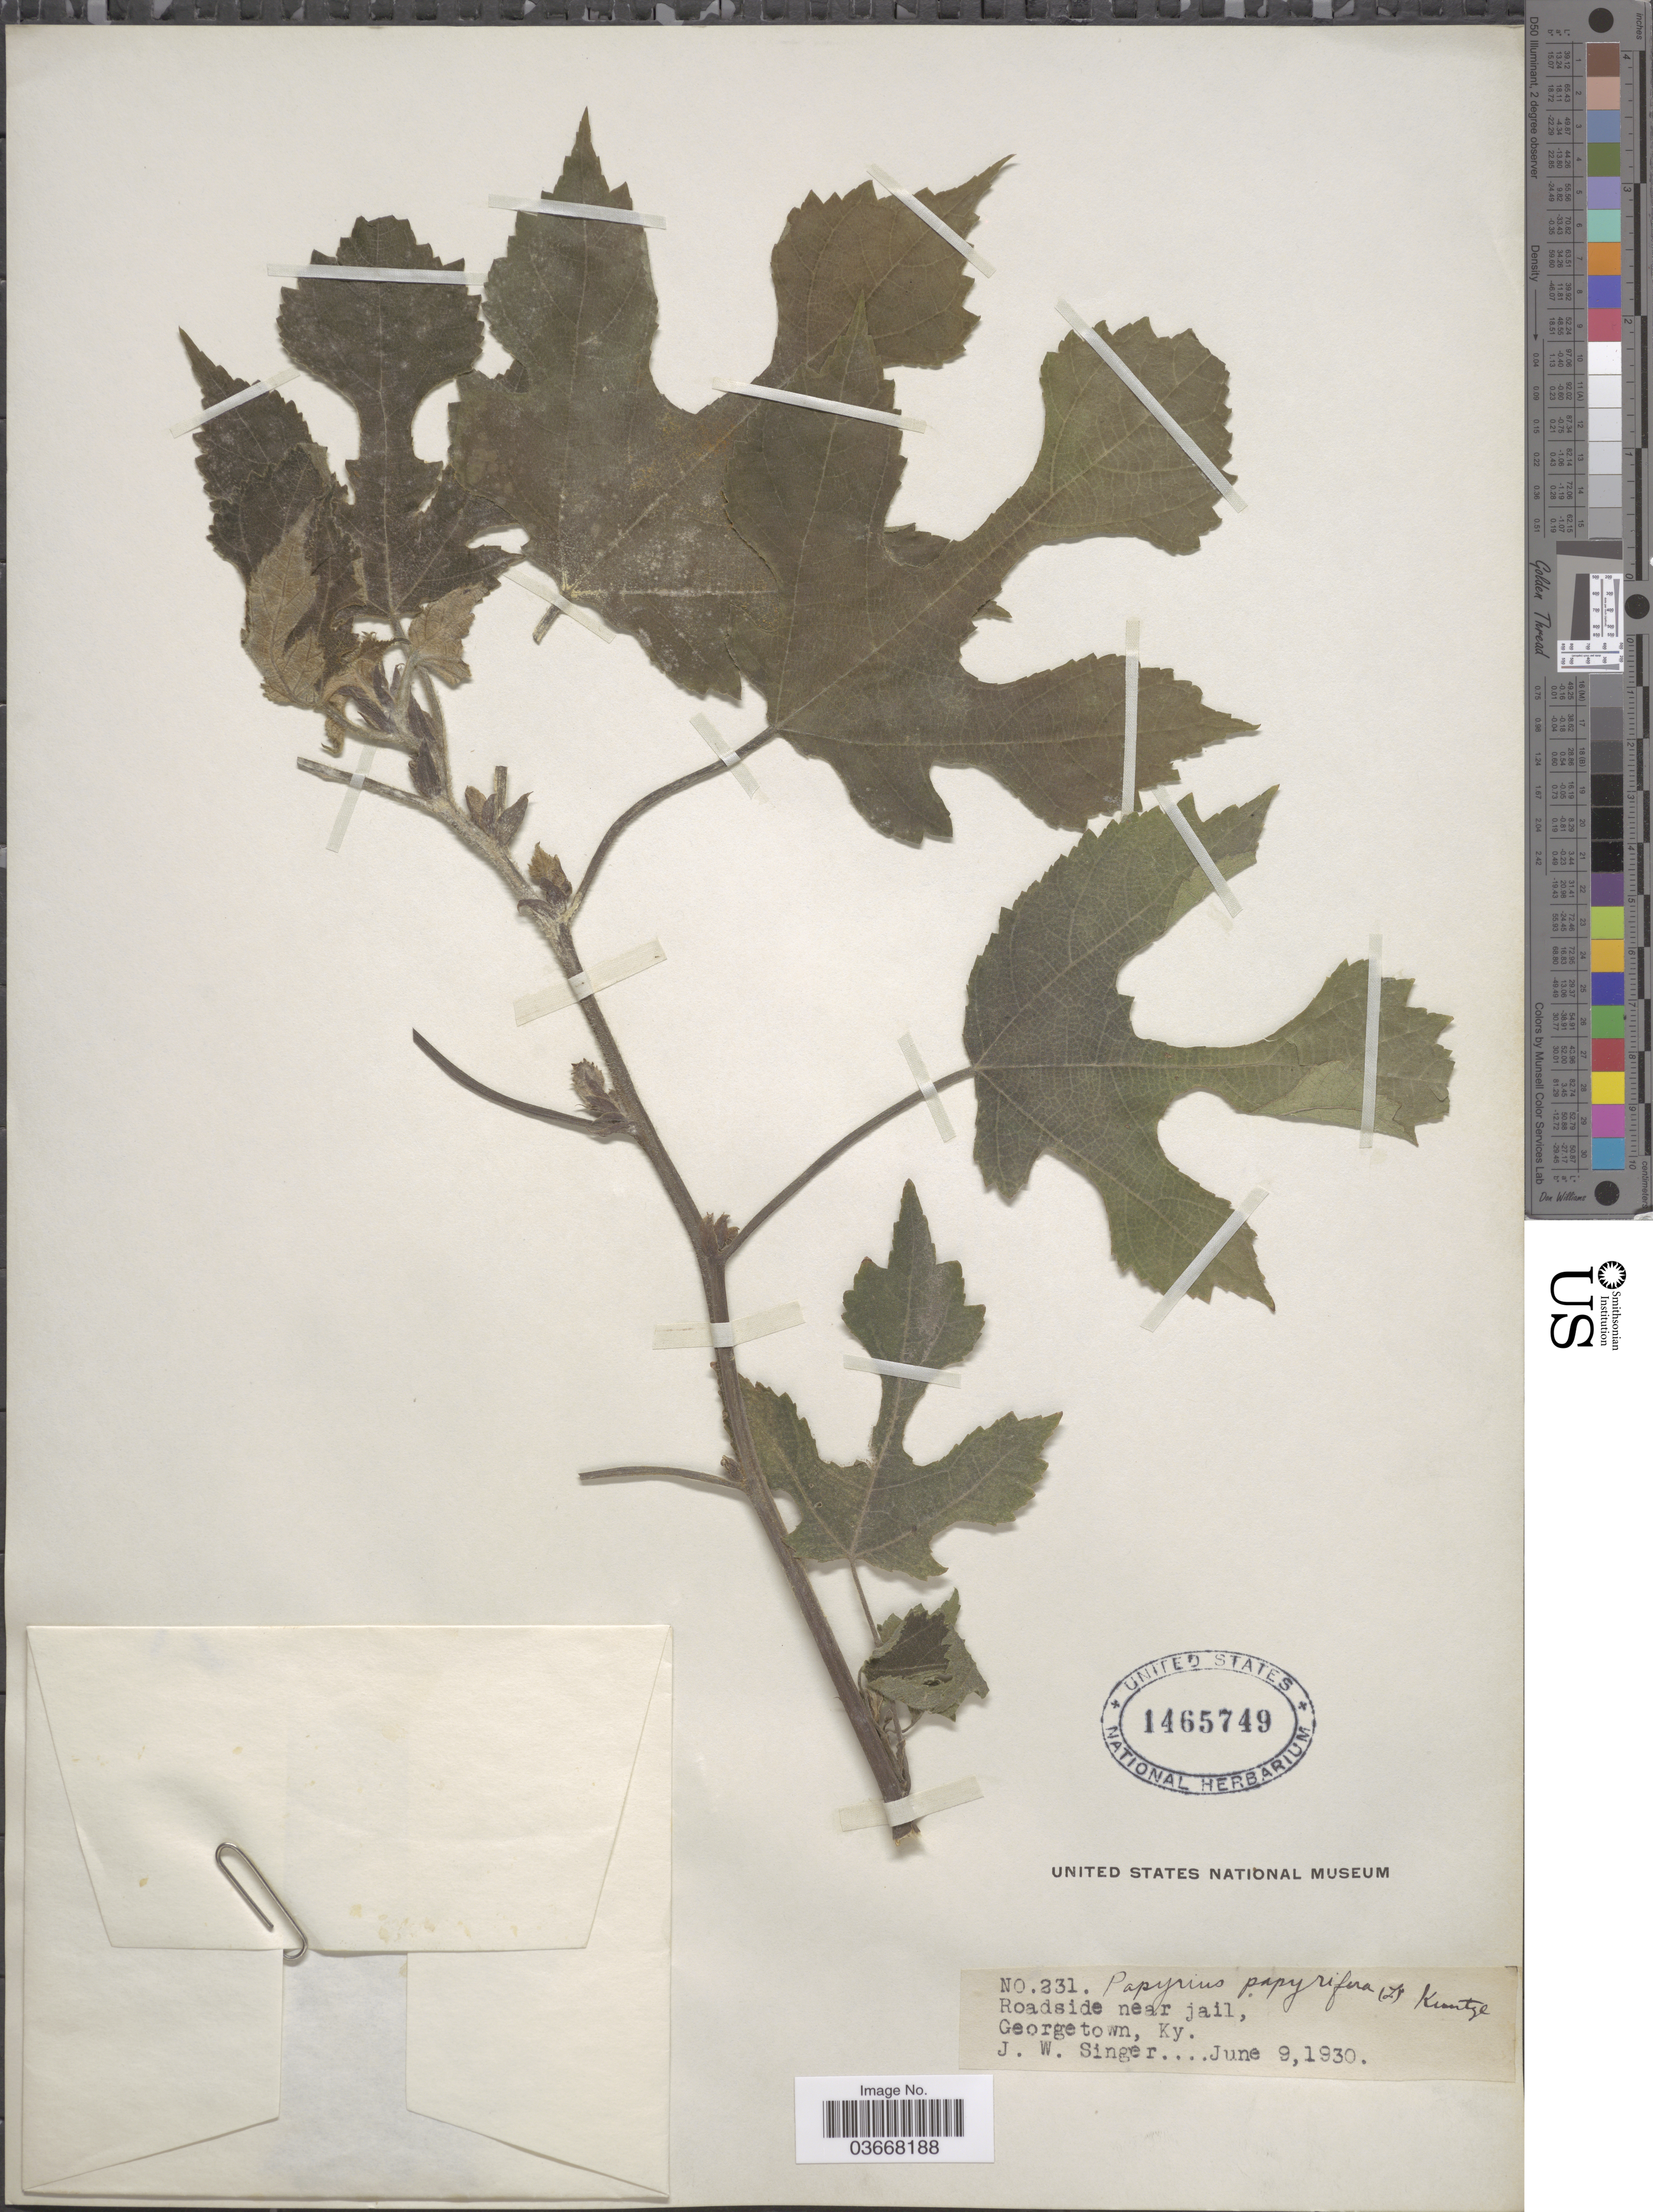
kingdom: Plantae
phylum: Tracheophyta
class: Magnoliopsida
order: Rosales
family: Moraceae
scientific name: Broussoneta papyrifera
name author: (L.) L'Hér. ex Vent.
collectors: J. EW. Singer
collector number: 231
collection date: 1930-06-09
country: United States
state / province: Kentucky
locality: Roadside near jail, Georgetown.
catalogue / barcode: US 1465749